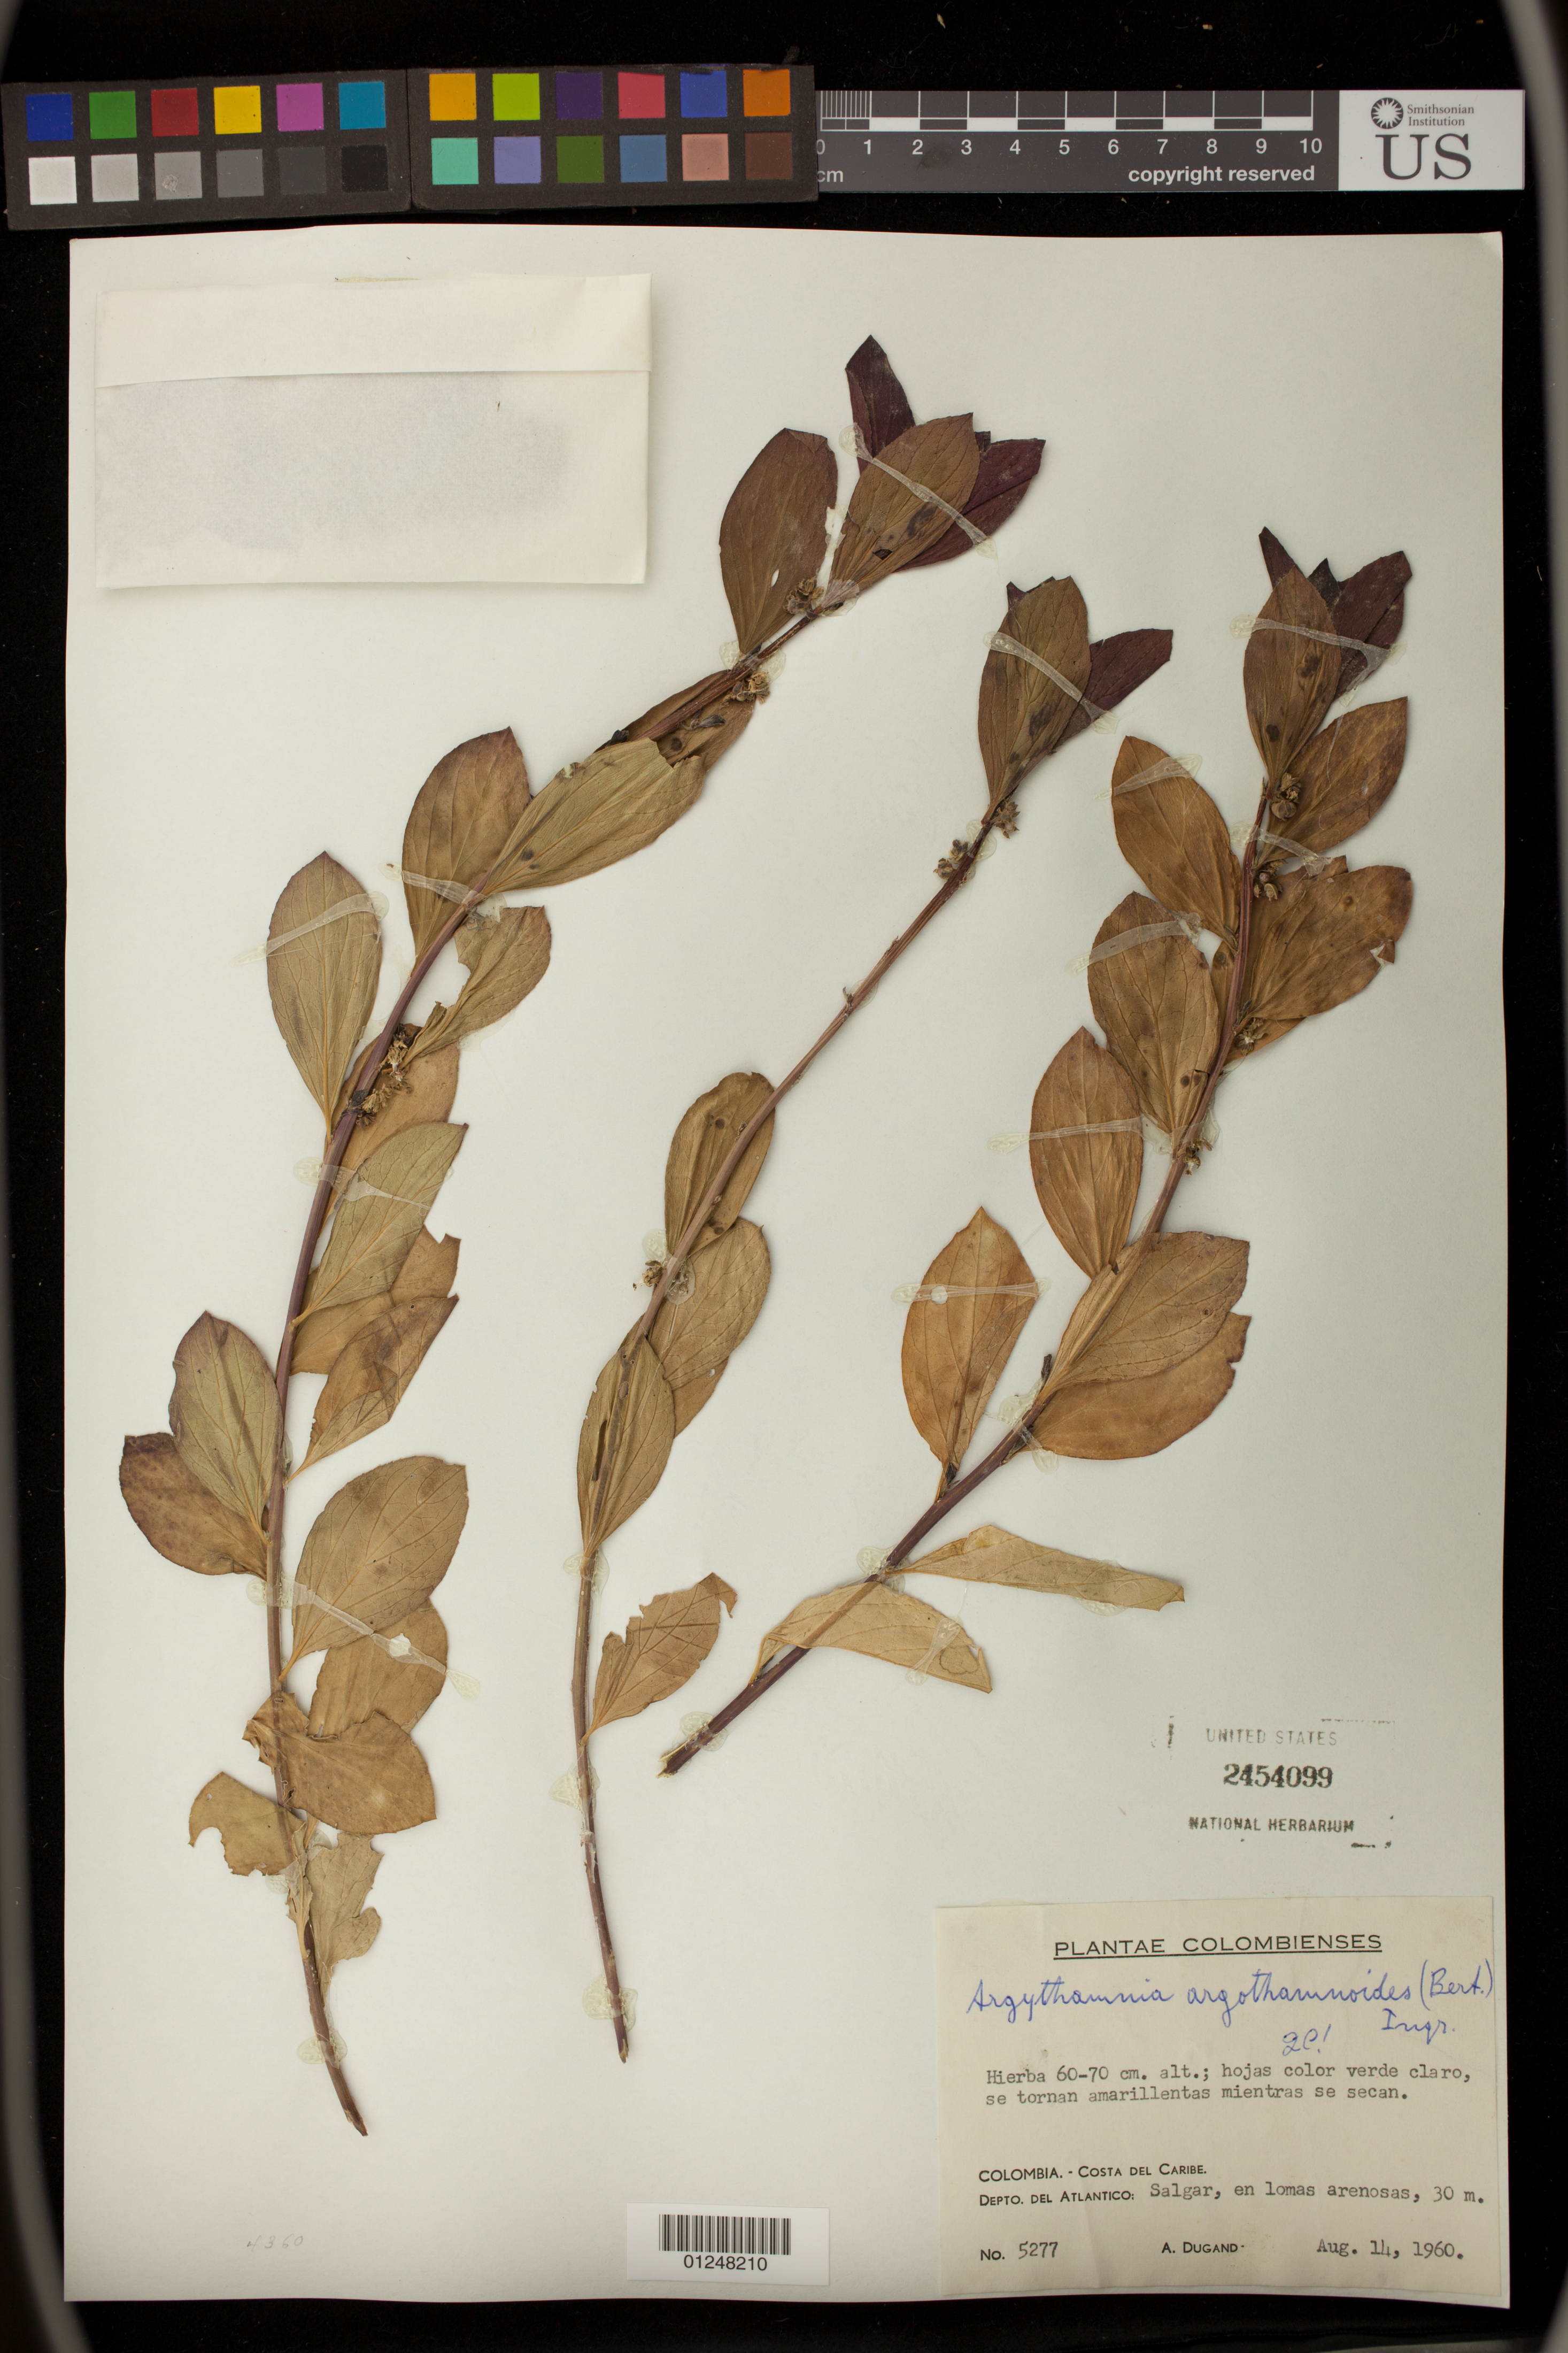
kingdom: Plantae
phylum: Tracheophyta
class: Magnoliopsida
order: Malpighiales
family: Euphorbiaceae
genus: Argythamnia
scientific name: Argythamnia argothamnoides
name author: (Bertero & Spreng.) J.W. Ingram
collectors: A. Dugand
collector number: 5277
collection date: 1960-08-14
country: Colombia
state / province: Atlantico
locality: Costa del Caribe. Salgar, en lomas arenosas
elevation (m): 30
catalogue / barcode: US 2454099